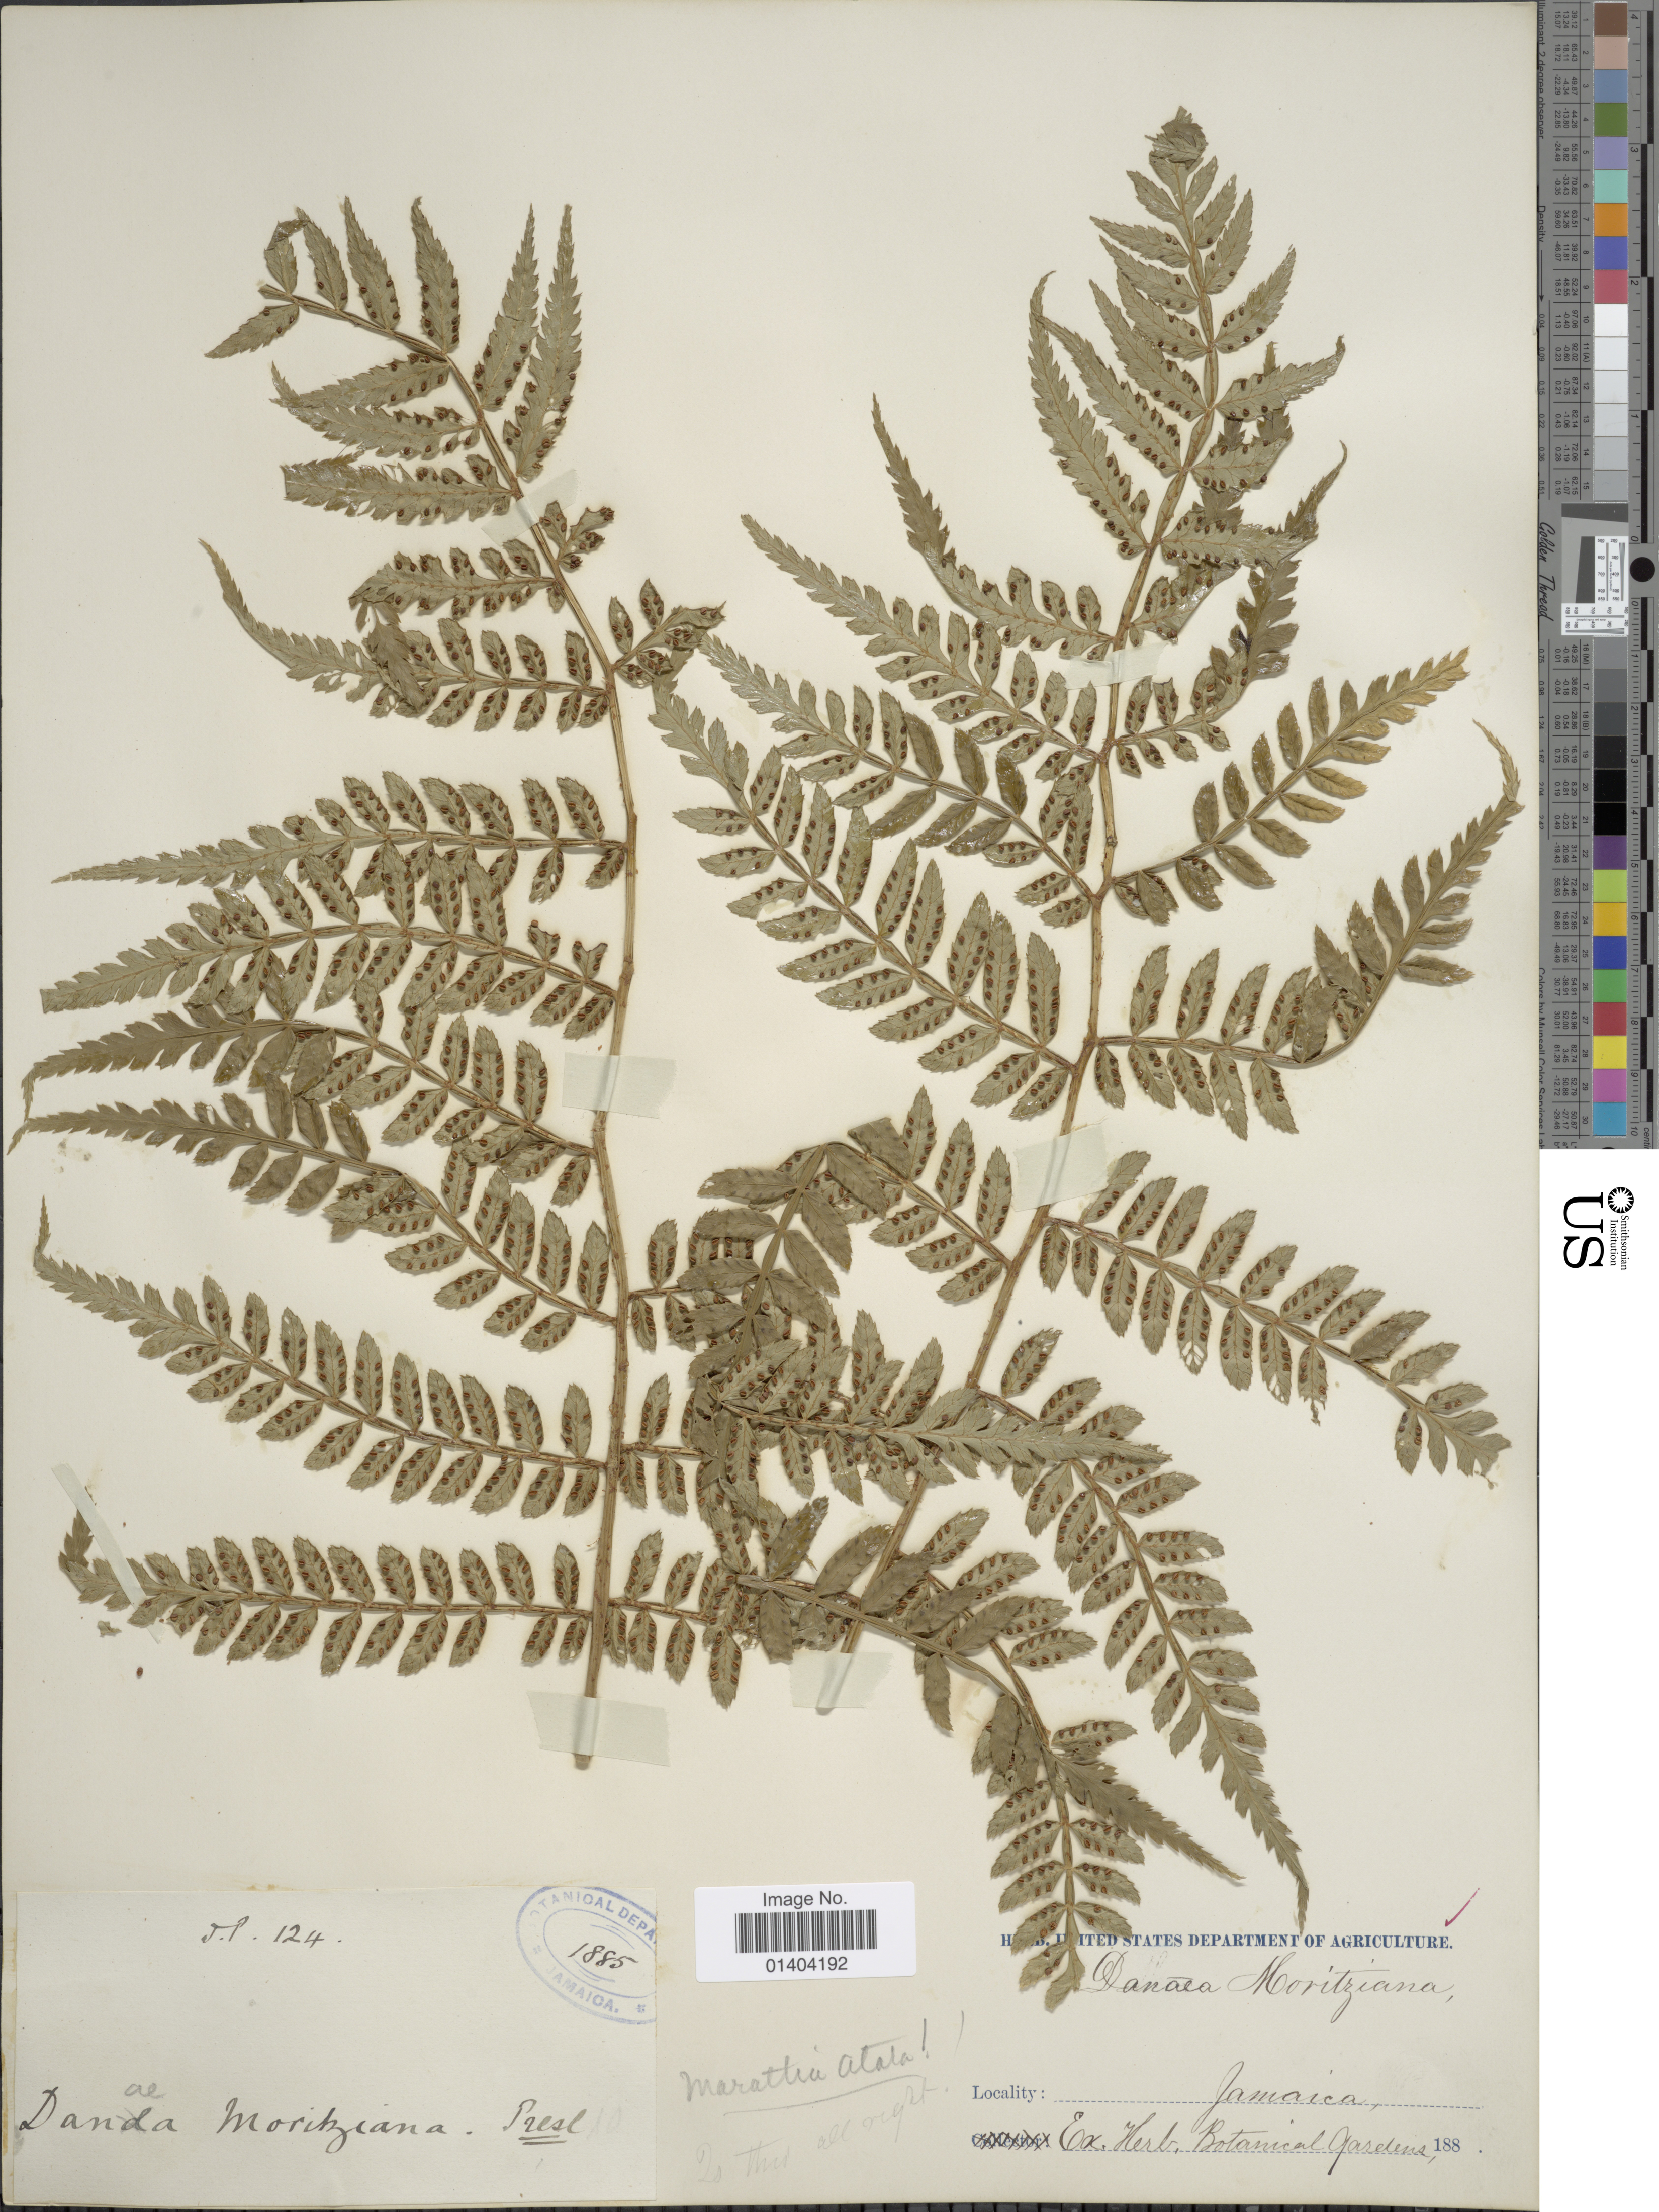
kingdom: Plantae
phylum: Tracheophyta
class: Polypodiopsida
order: Marattiales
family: Marattiaceae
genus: Marattia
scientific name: Marattia alata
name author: Sw.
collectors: ex herb. Bot. Gard.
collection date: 1885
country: Jamaica